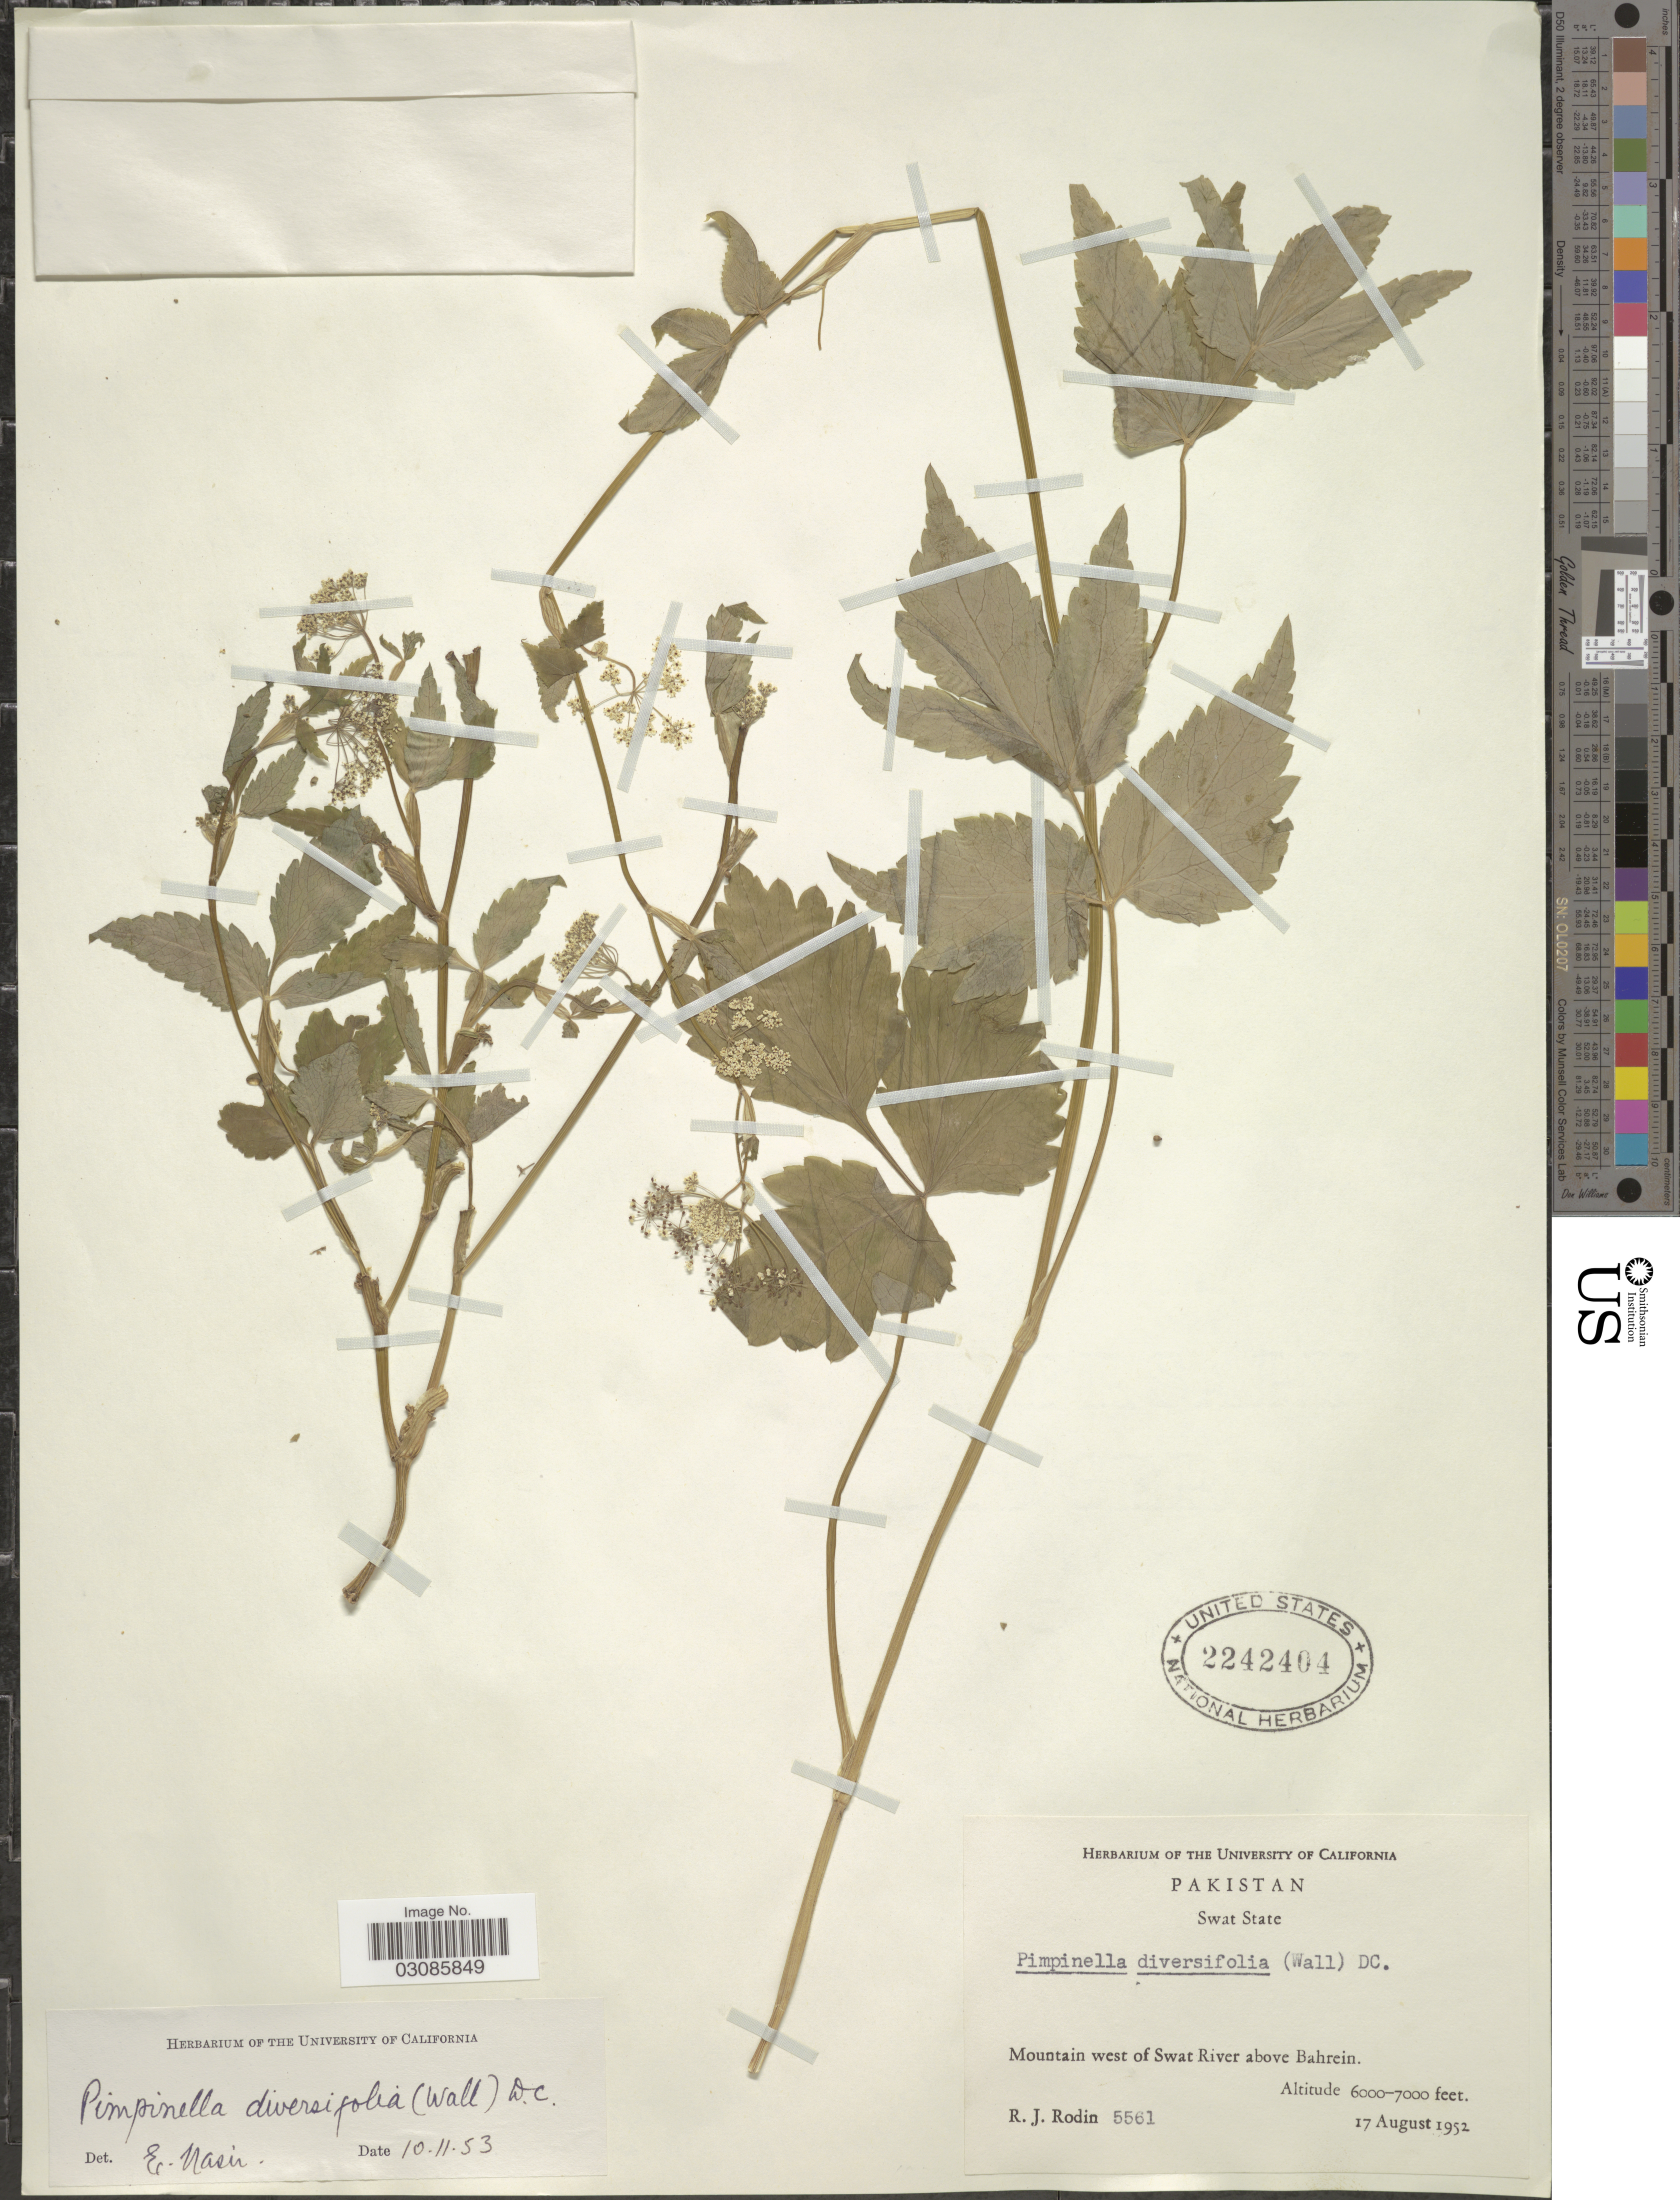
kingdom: Plantae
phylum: Tracheophyta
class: Magnoliopsida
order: Apiales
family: Apiaceae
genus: Pimpinella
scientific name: Pimpinella diversifolia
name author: DC.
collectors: R. J. Rodin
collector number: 5561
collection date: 1952-08-17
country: Pakistan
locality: Swat State. Mountain west of Swat River Above Bahrein.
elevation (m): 1829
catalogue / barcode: US 2242404